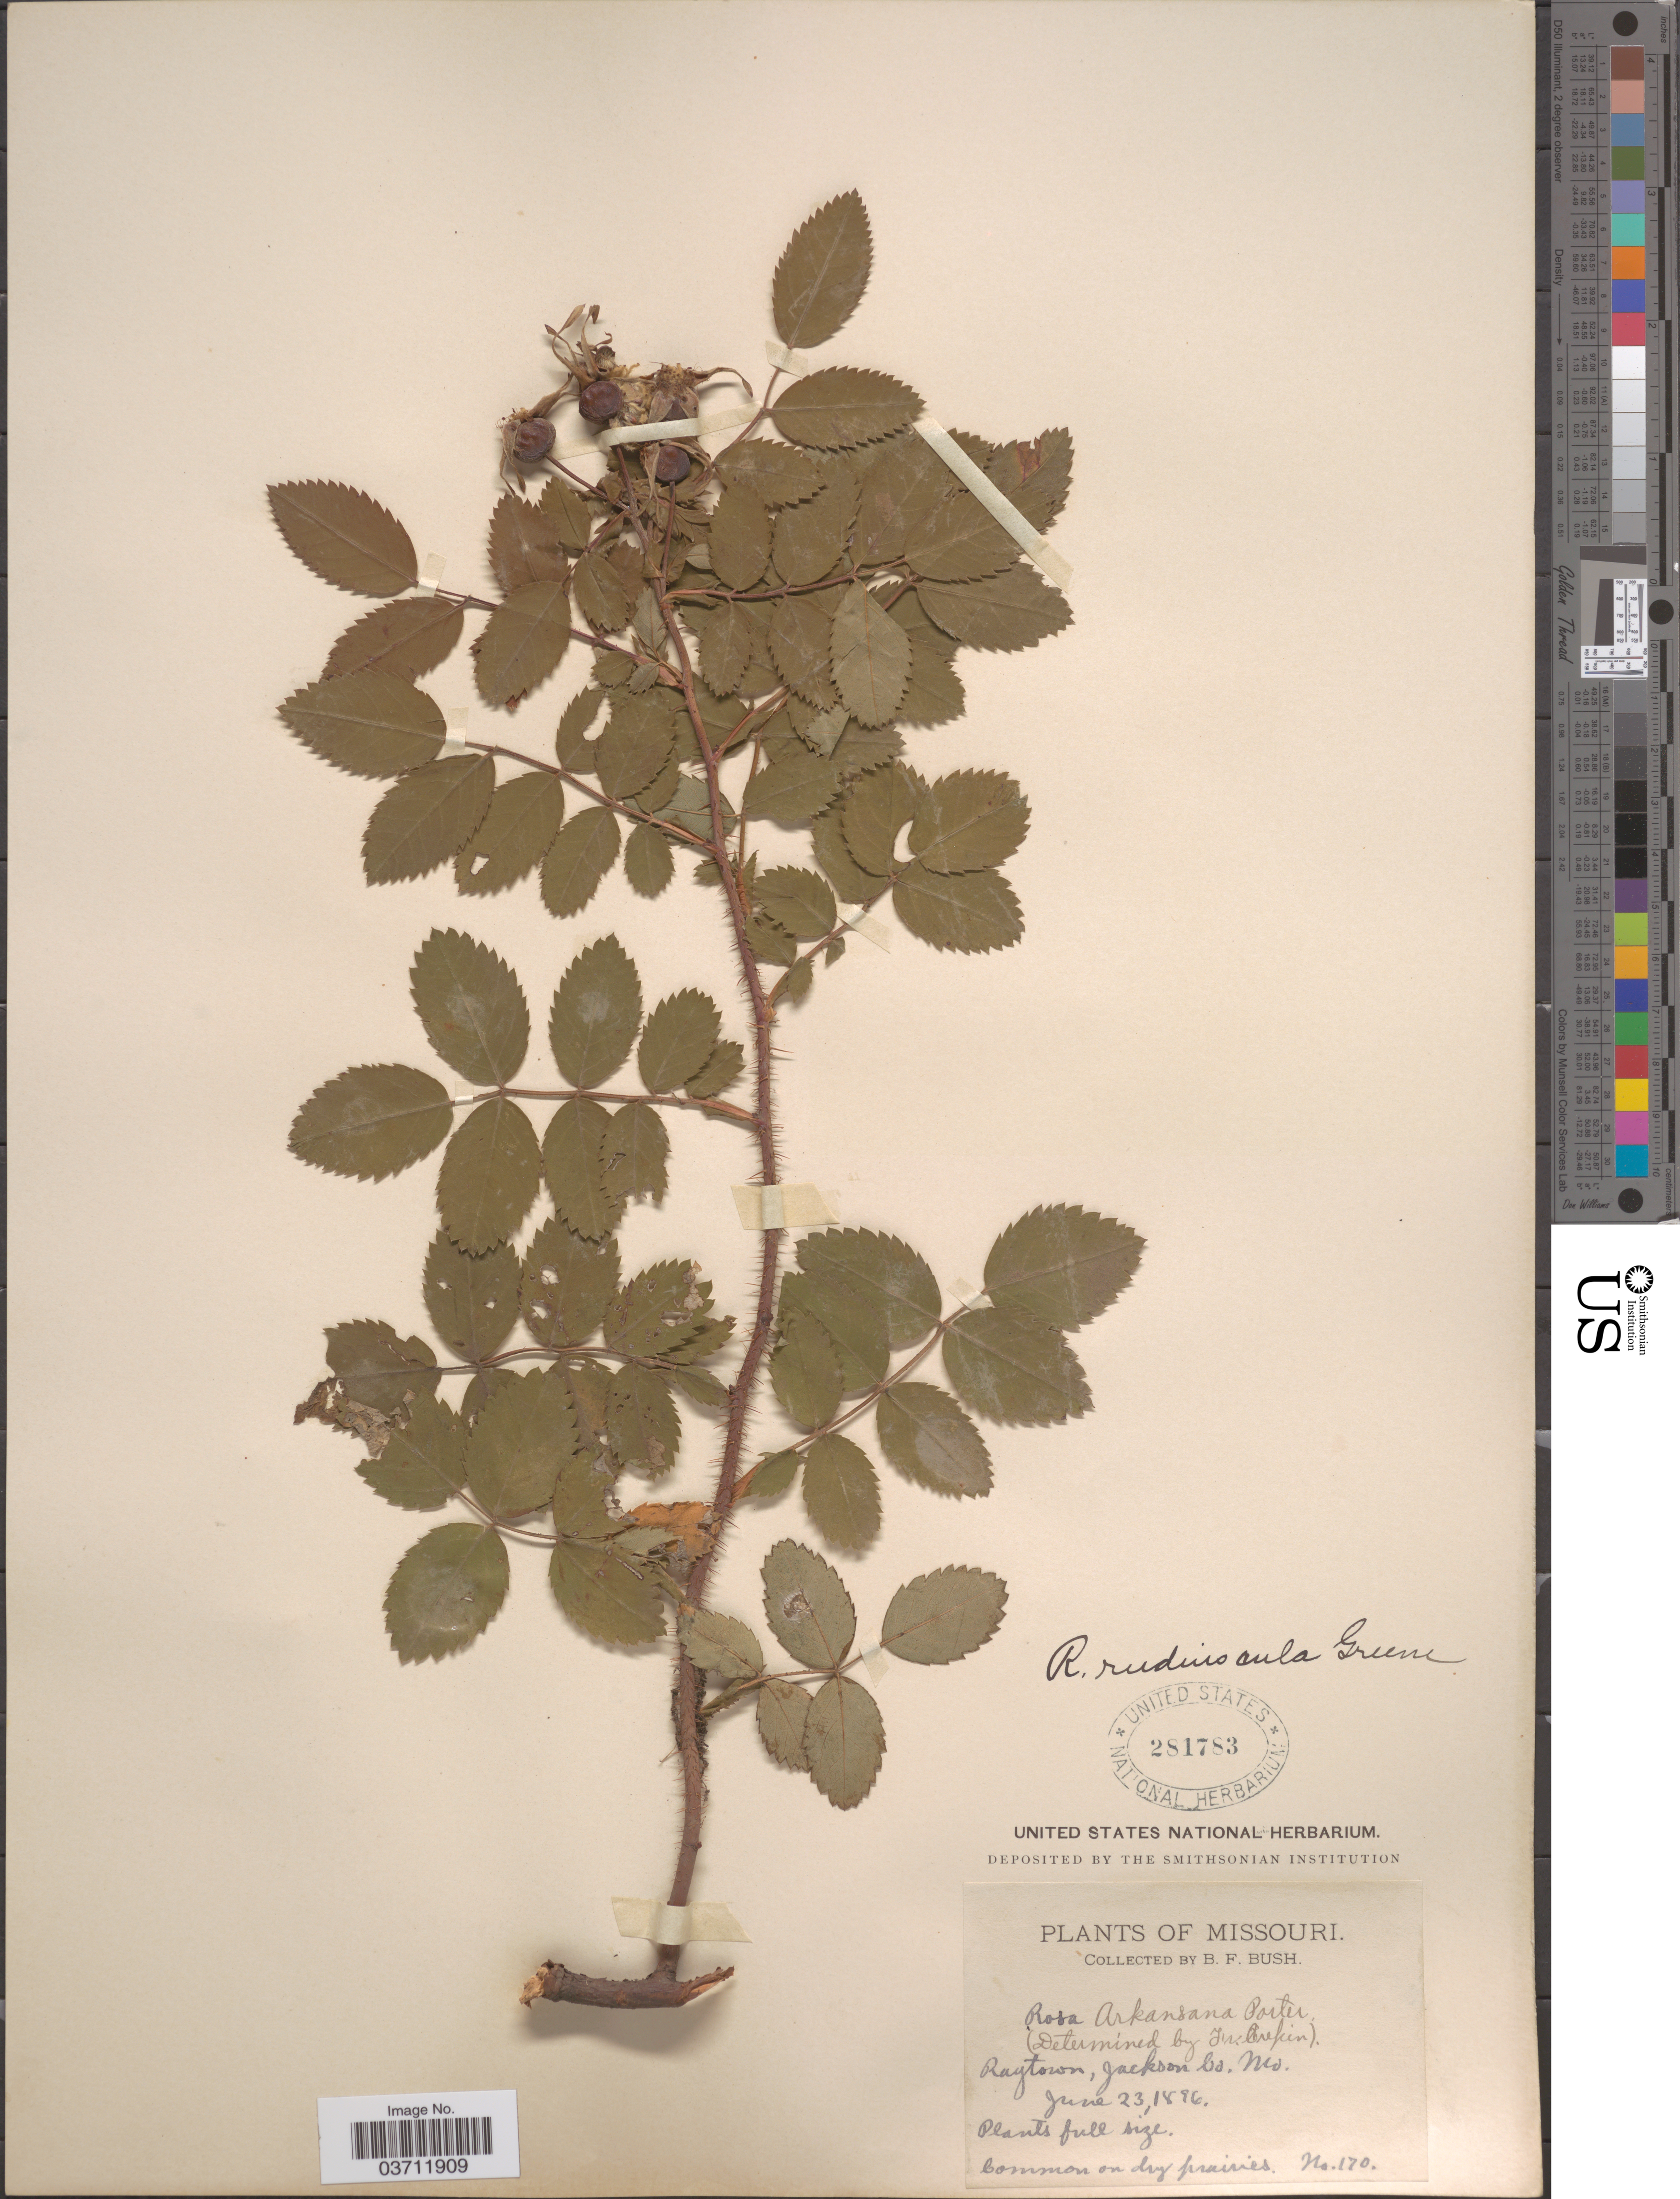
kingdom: Plantae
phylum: Tracheophyta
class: Magnoliopsida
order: Rosales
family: Rosaceae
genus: Rosa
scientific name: Rosa rudiuscula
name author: Greene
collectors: B. F. Bush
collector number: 170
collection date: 1896-06-23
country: United States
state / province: Missouri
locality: Raytown, Jackson Co.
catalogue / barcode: US 281783